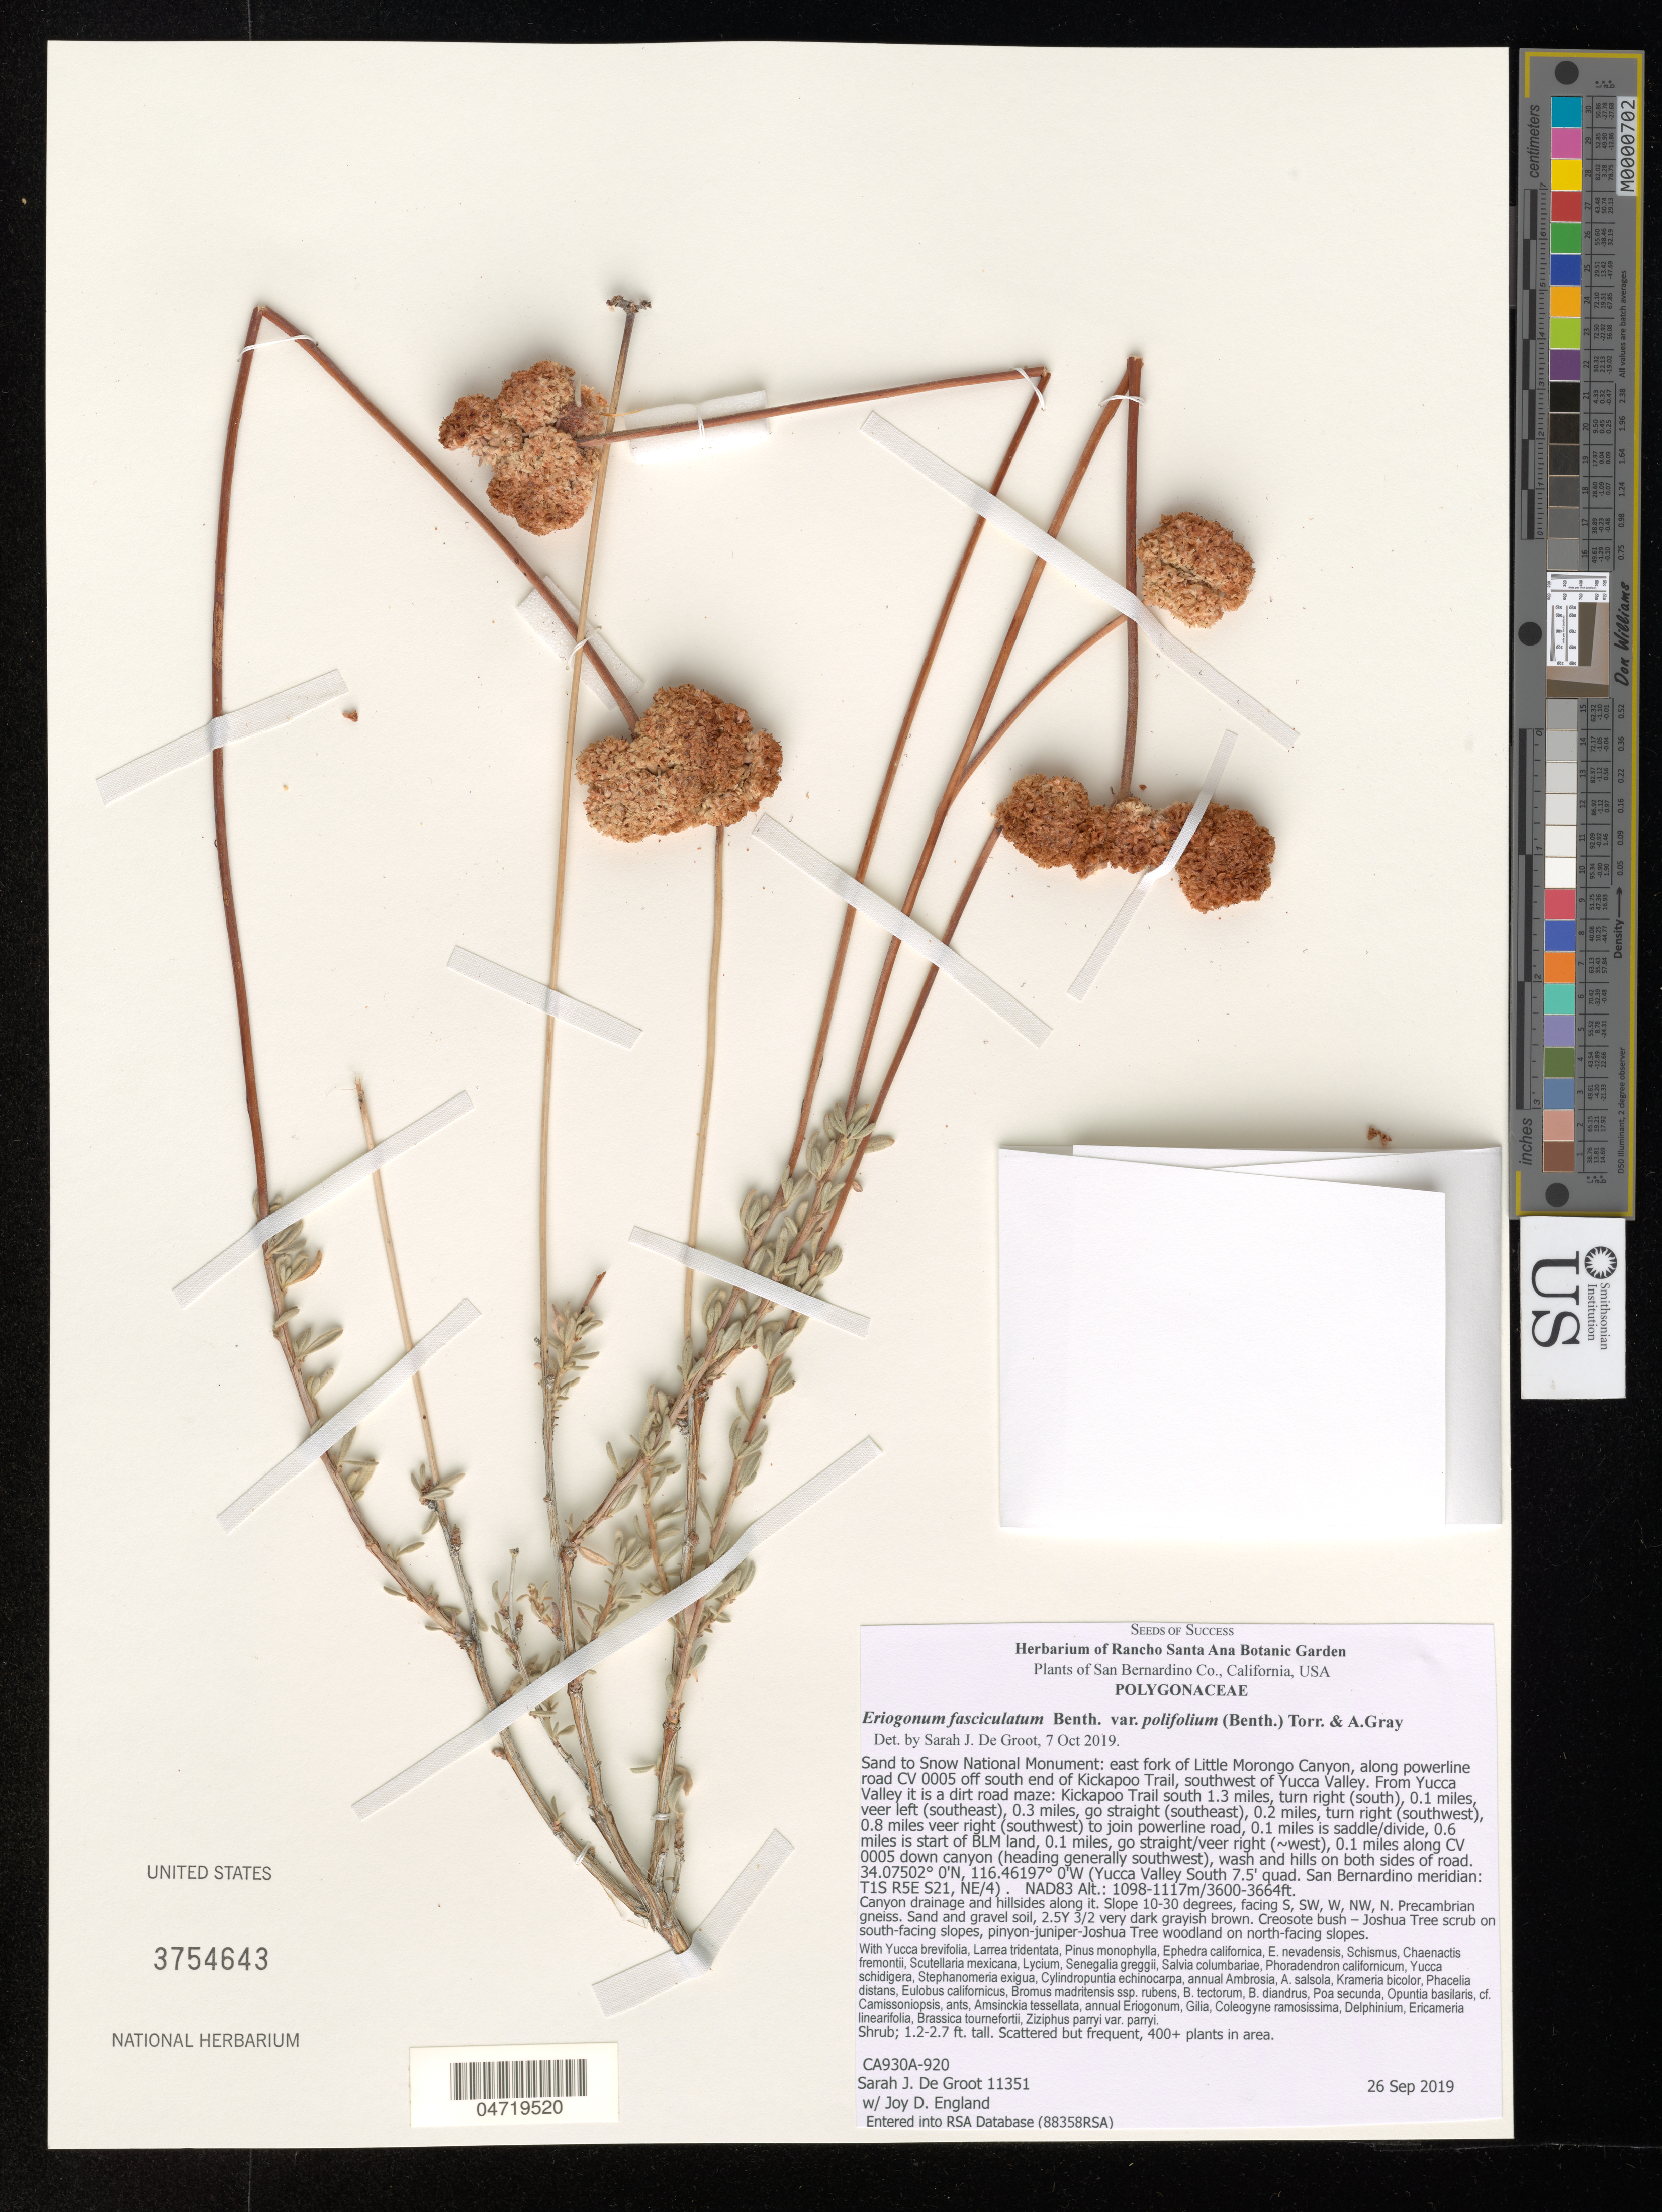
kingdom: Plantae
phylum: Tracheophyta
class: Magnoliopsida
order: Caryophyllales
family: Polygonaceae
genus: Eriogonum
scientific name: Eriogonum fasciculatum var. polifolium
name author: (Benth.) Torr. & A. Gray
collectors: S. De Groot & J. England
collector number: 11351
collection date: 2019-09-26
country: United States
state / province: California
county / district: San Bernardino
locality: San Bernardino Co. Sand to Snow National Monument: east fork of Little Morongo Canyon, along powerline road CV 0005 off south end of Kickapoo Trail, southwest of Yucca Valley. From Yucca Valley it is a dirt road maze: Kickapoo Trail south 1.3 miles, turn right (south), 0.1 miles, veer left (southeast), 0.3 miles, go straight (southeast), 0.2 miles, turn right (southwest), 0.8 miles veer right (southwest) to join powerline road, 0.1 miles is saddle/divide, 0.6 miles is start of BLM land, 0.1 miles, go straight/veer right (~west), 0.1 miles along CV 0005 down canyon (heading generally southwest), wash and hills on both sides of road. (Yucca Valley South 7.5' quad. San Bernardino meridian: T1S R5E S21, NE/4). NAD83.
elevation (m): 1098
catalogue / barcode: US 3754643